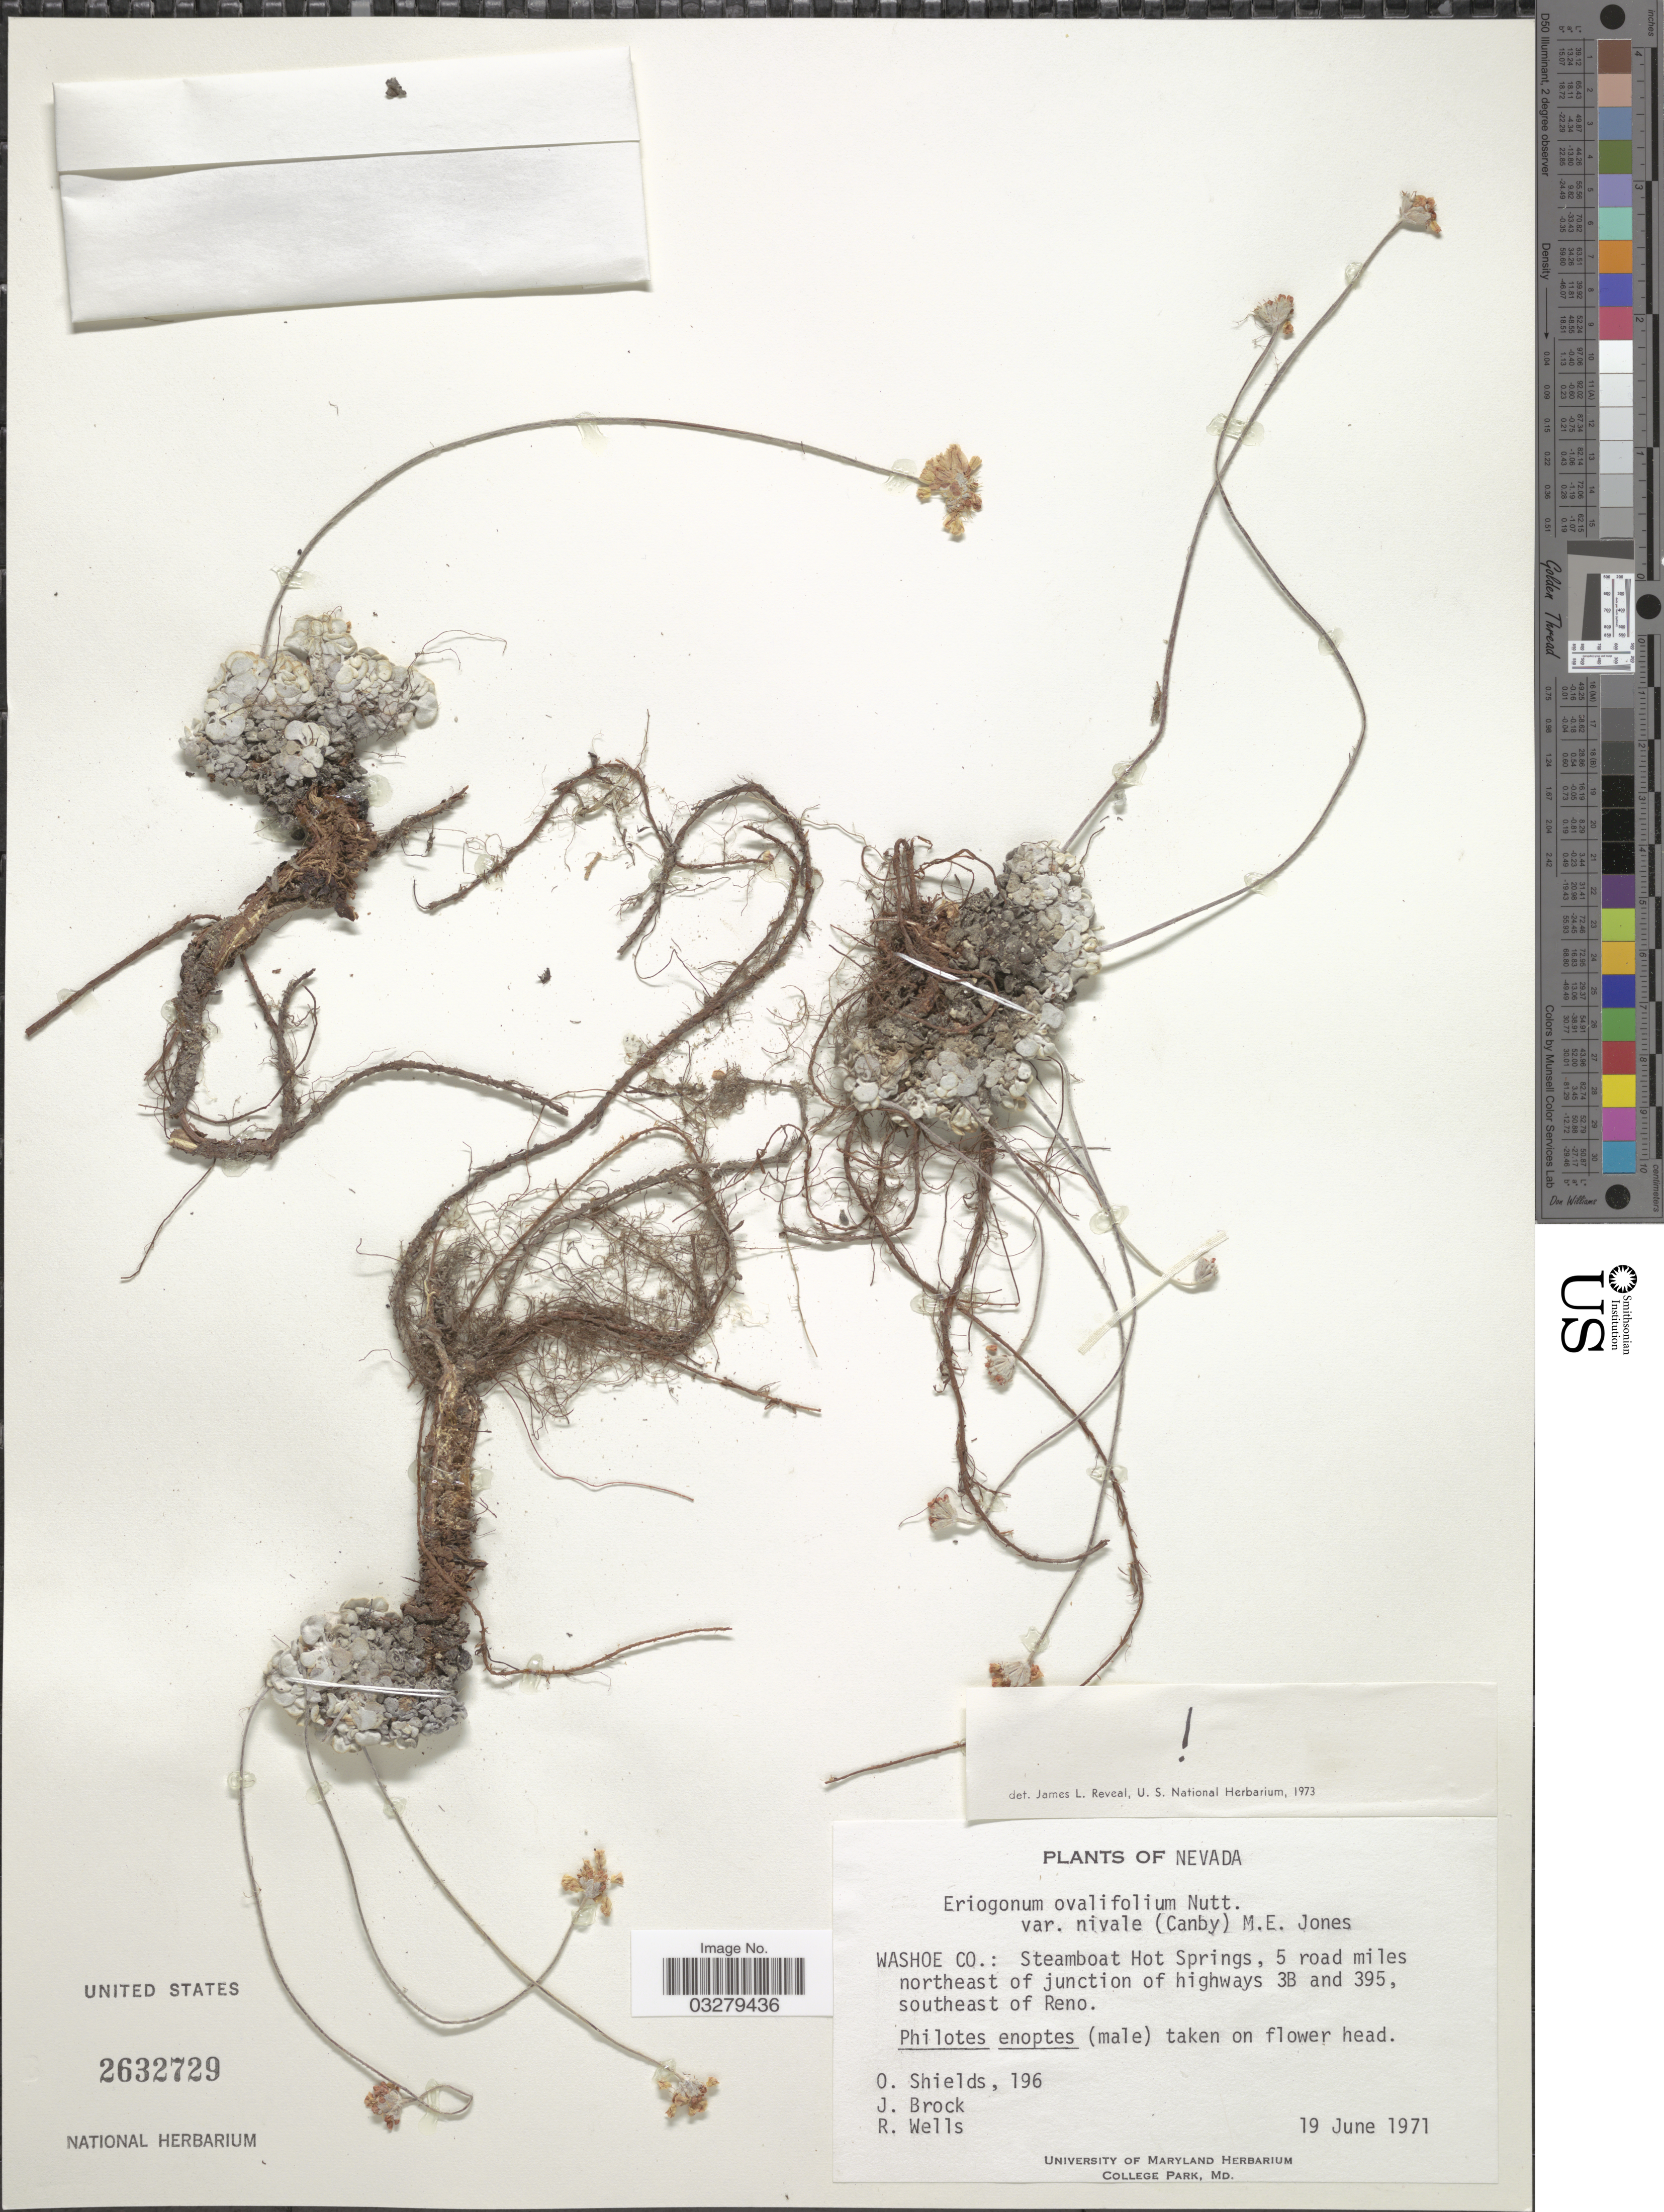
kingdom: Plantae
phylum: Tracheophyta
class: Magnoliopsida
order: Caryophyllales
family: Polygonaceae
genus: Eriogonum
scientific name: Eriogonum ovalifolium var. nivale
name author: (Canby ex Coville) M.E. Jones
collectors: O. Shields, J. Brock & R. Wells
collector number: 196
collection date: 1971-06-19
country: United States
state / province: Nevada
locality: Washoe Co.: Steamboat Hot Springs, 5 road miles northeast of junction of highways 3B and 395, southeast of Reno.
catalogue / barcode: US 2632729